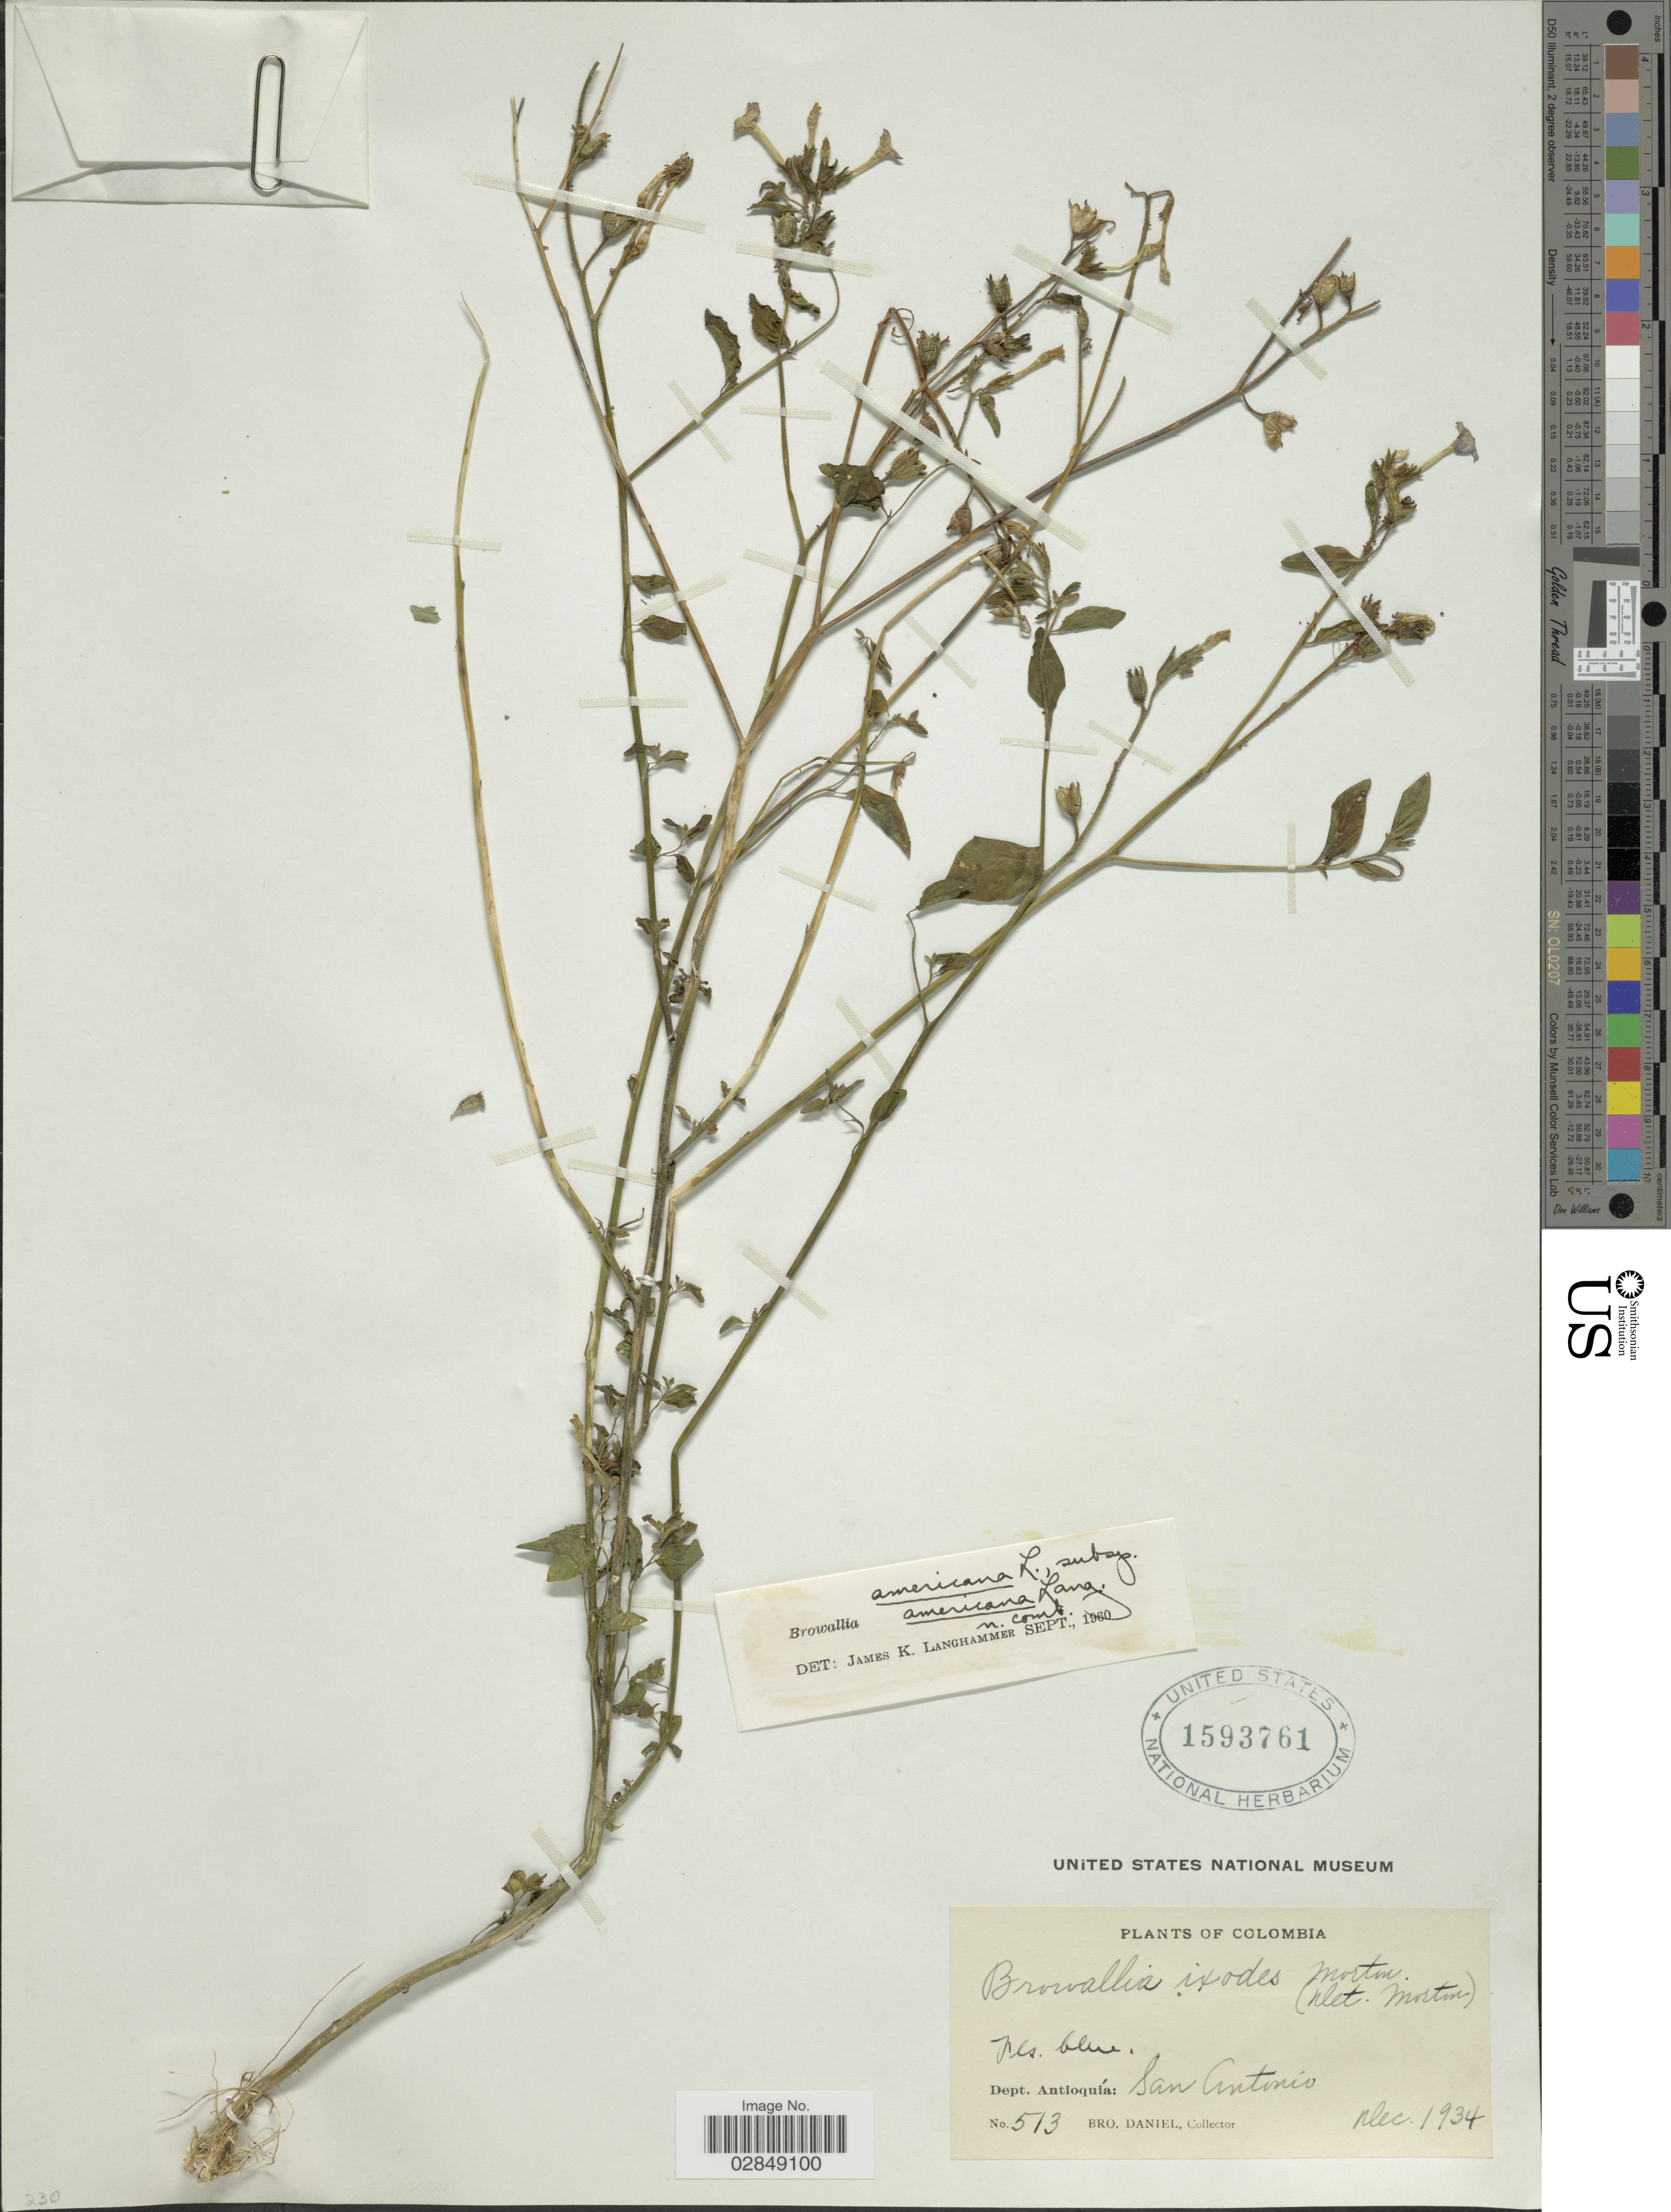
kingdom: Plantae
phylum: Tracheophyta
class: Magnoliopsida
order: Solanales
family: Solanaceae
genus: Browallia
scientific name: Browallia americana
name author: L.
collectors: Bro. Daniel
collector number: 513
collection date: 1934-12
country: Colombia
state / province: Antioquia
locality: Dept. Antioquiá: San Antonio.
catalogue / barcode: US 1593761